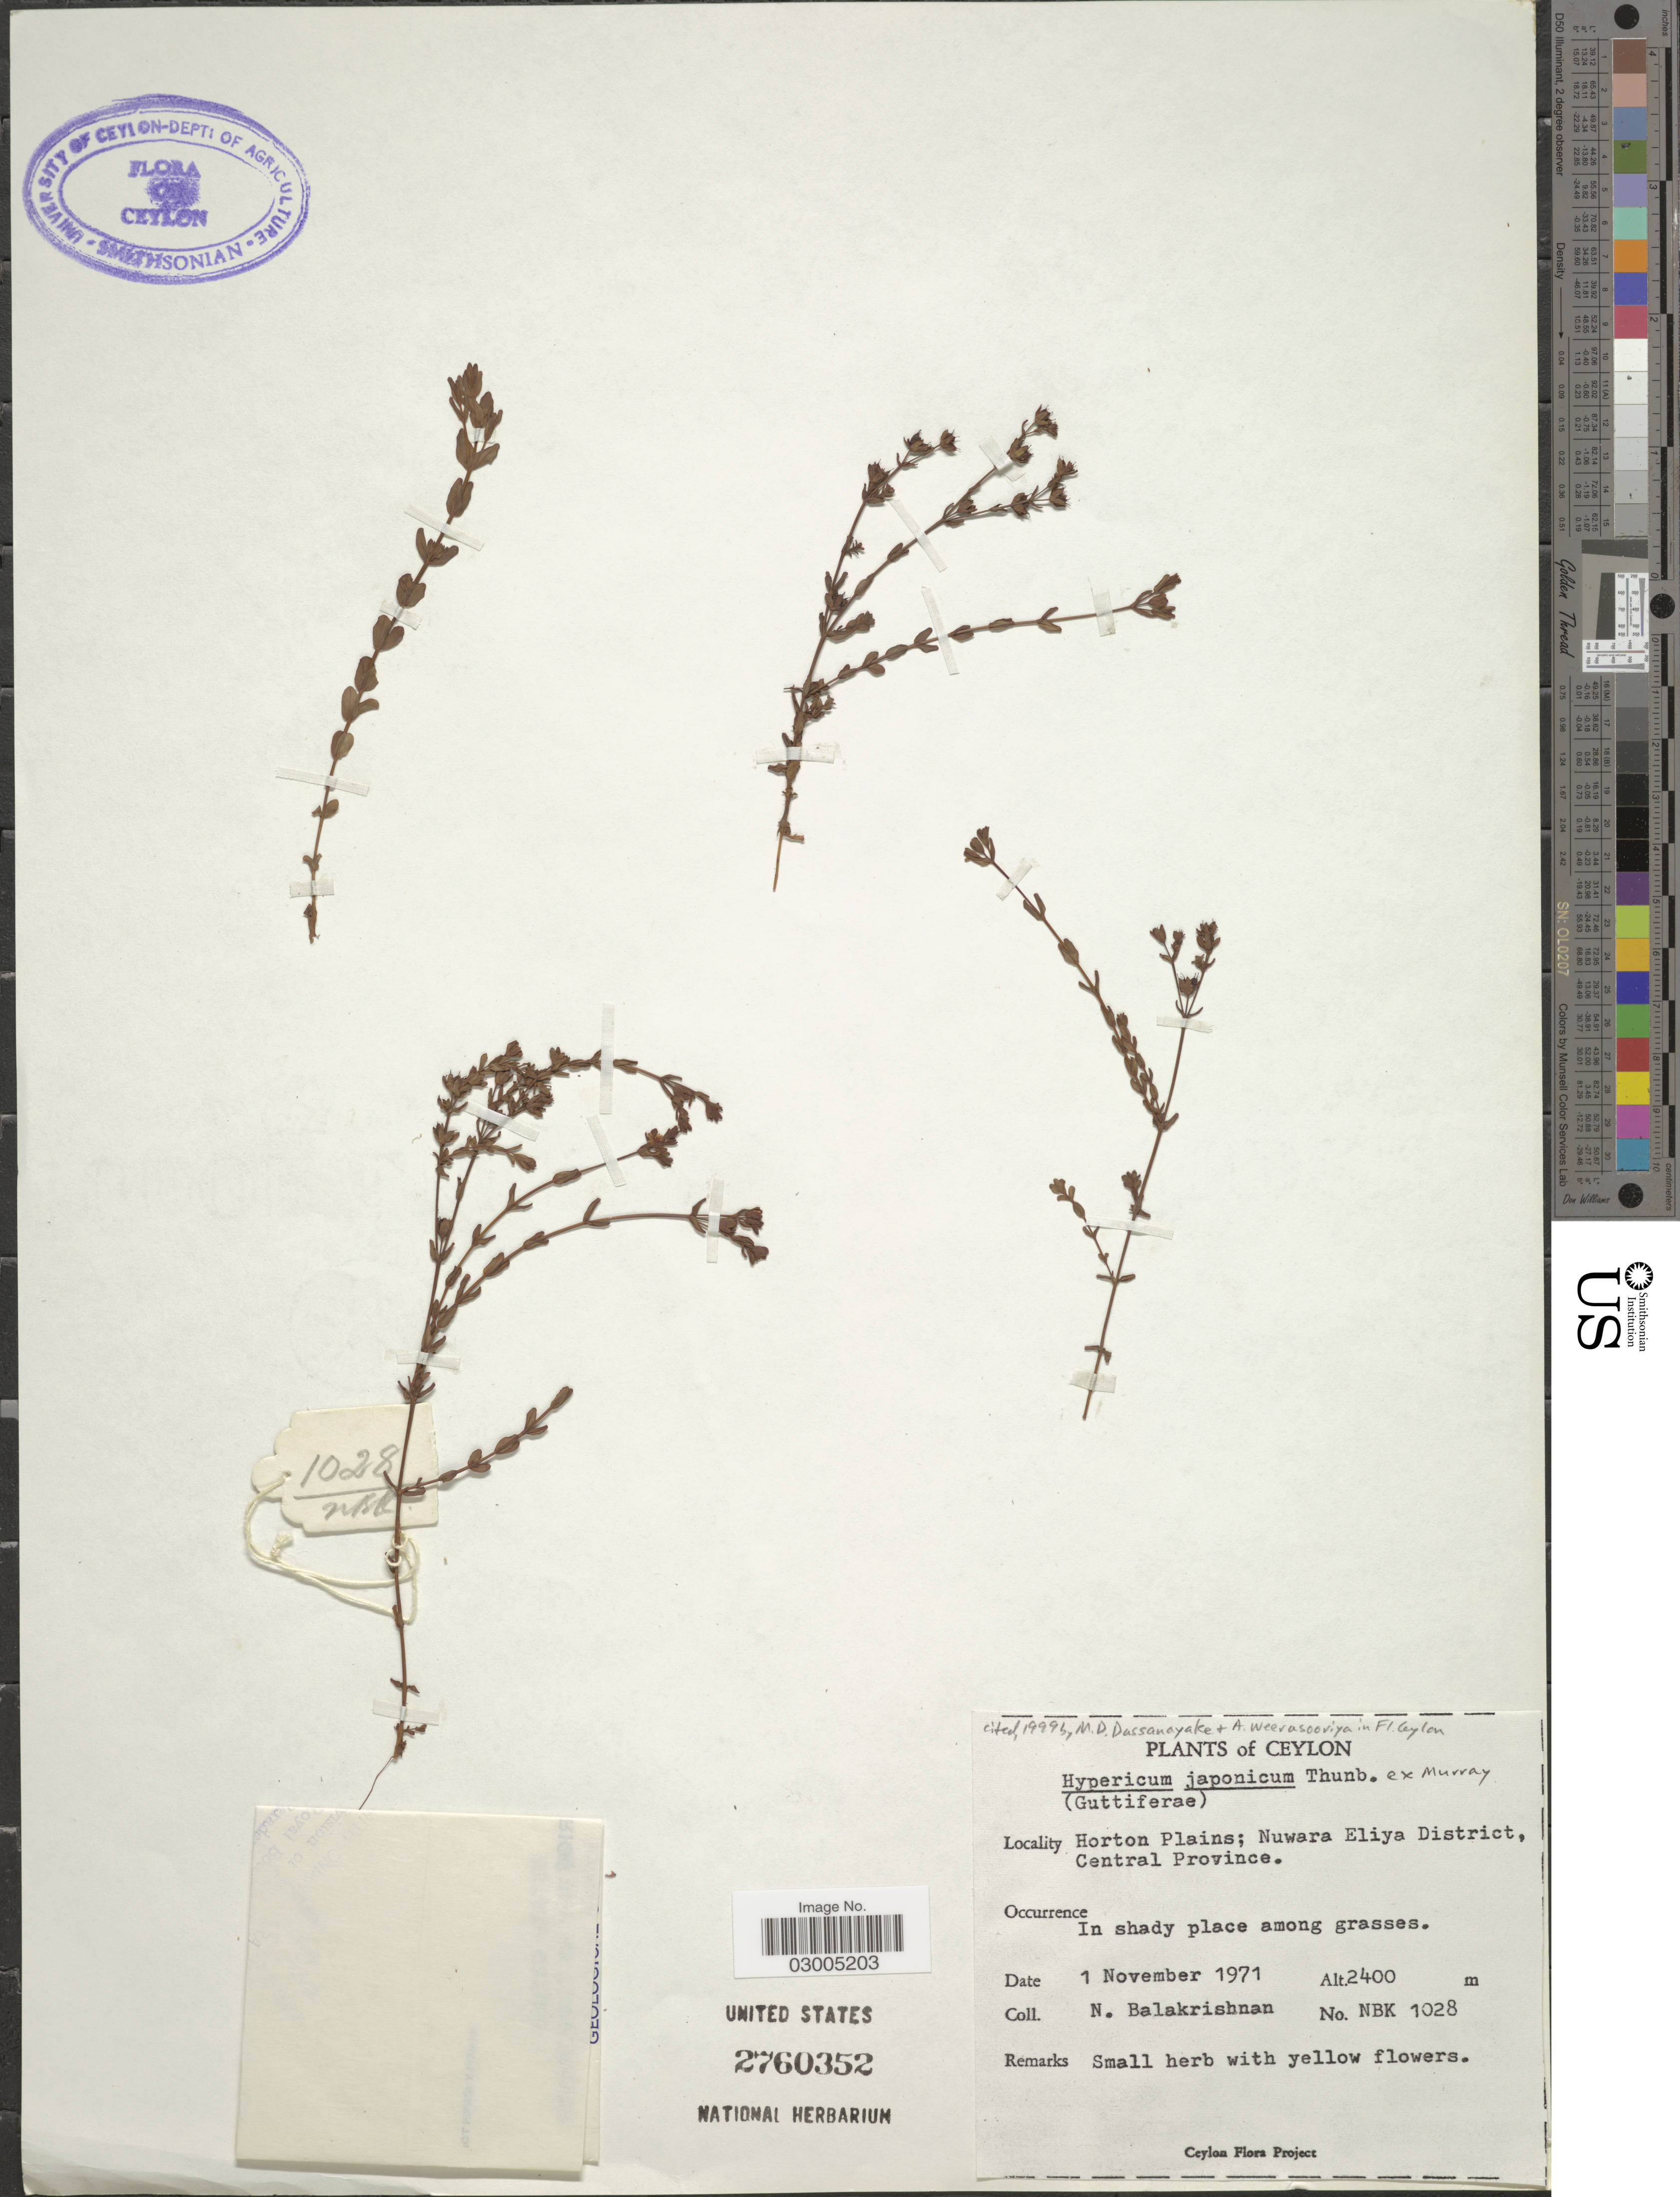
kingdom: Plantae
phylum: Tracheophyta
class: Magnoliopsida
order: Malpighiales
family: Hypericaceae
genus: Hypericum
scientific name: Hypericum japonicum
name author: Thunb.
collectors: N. Balakrishnan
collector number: NBK 1028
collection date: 1971-11-01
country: Sri Lanka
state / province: Central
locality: Ceylon. Horton Plains; Nuwara Eliya District.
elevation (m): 2400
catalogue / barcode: US 2760352